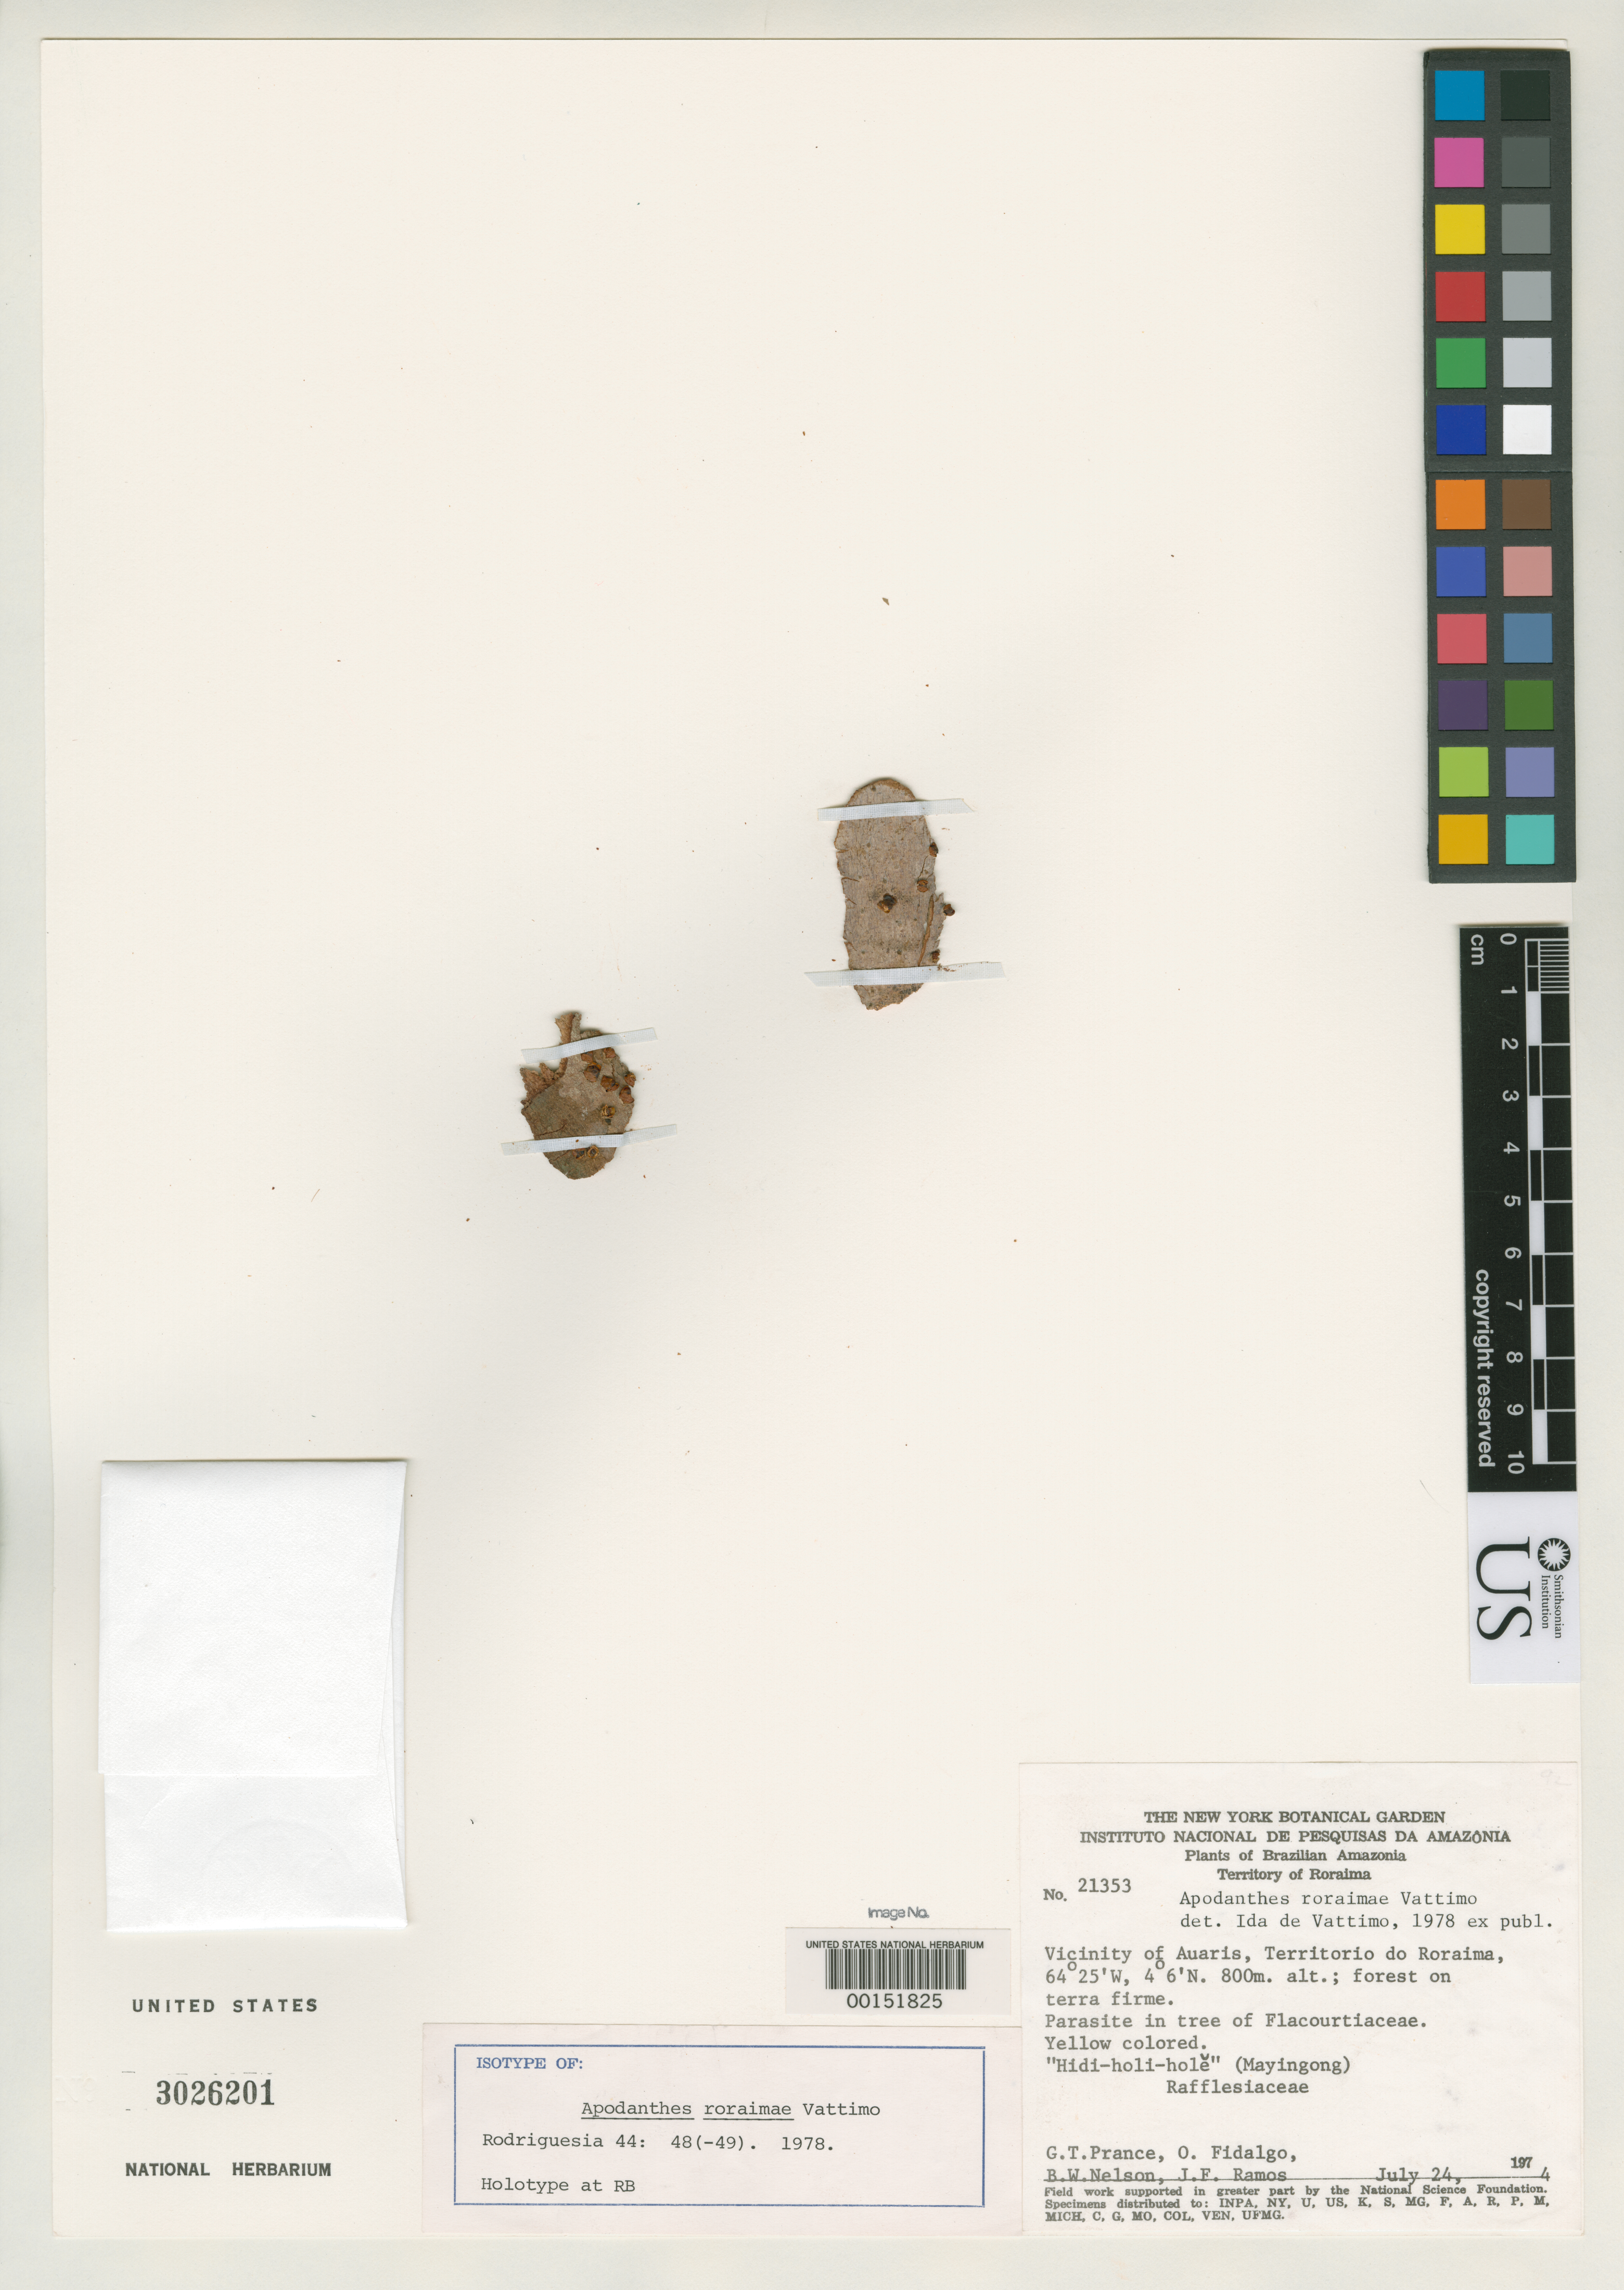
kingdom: Plantae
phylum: Tracheophyta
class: Magnoliopsida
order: Cucurbitales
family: Apodanthaceae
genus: Apodanthes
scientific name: Apodanthes roraimae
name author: Vattimo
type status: Isotype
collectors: G. T. Prance, O. Fidalgo, B. W. Nelson & J. F. Ramos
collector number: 21353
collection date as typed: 24 Jul 1974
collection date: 1974-07-24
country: Brazil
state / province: Roraima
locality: Vicinity of Auaris.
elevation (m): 800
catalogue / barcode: US 3026201